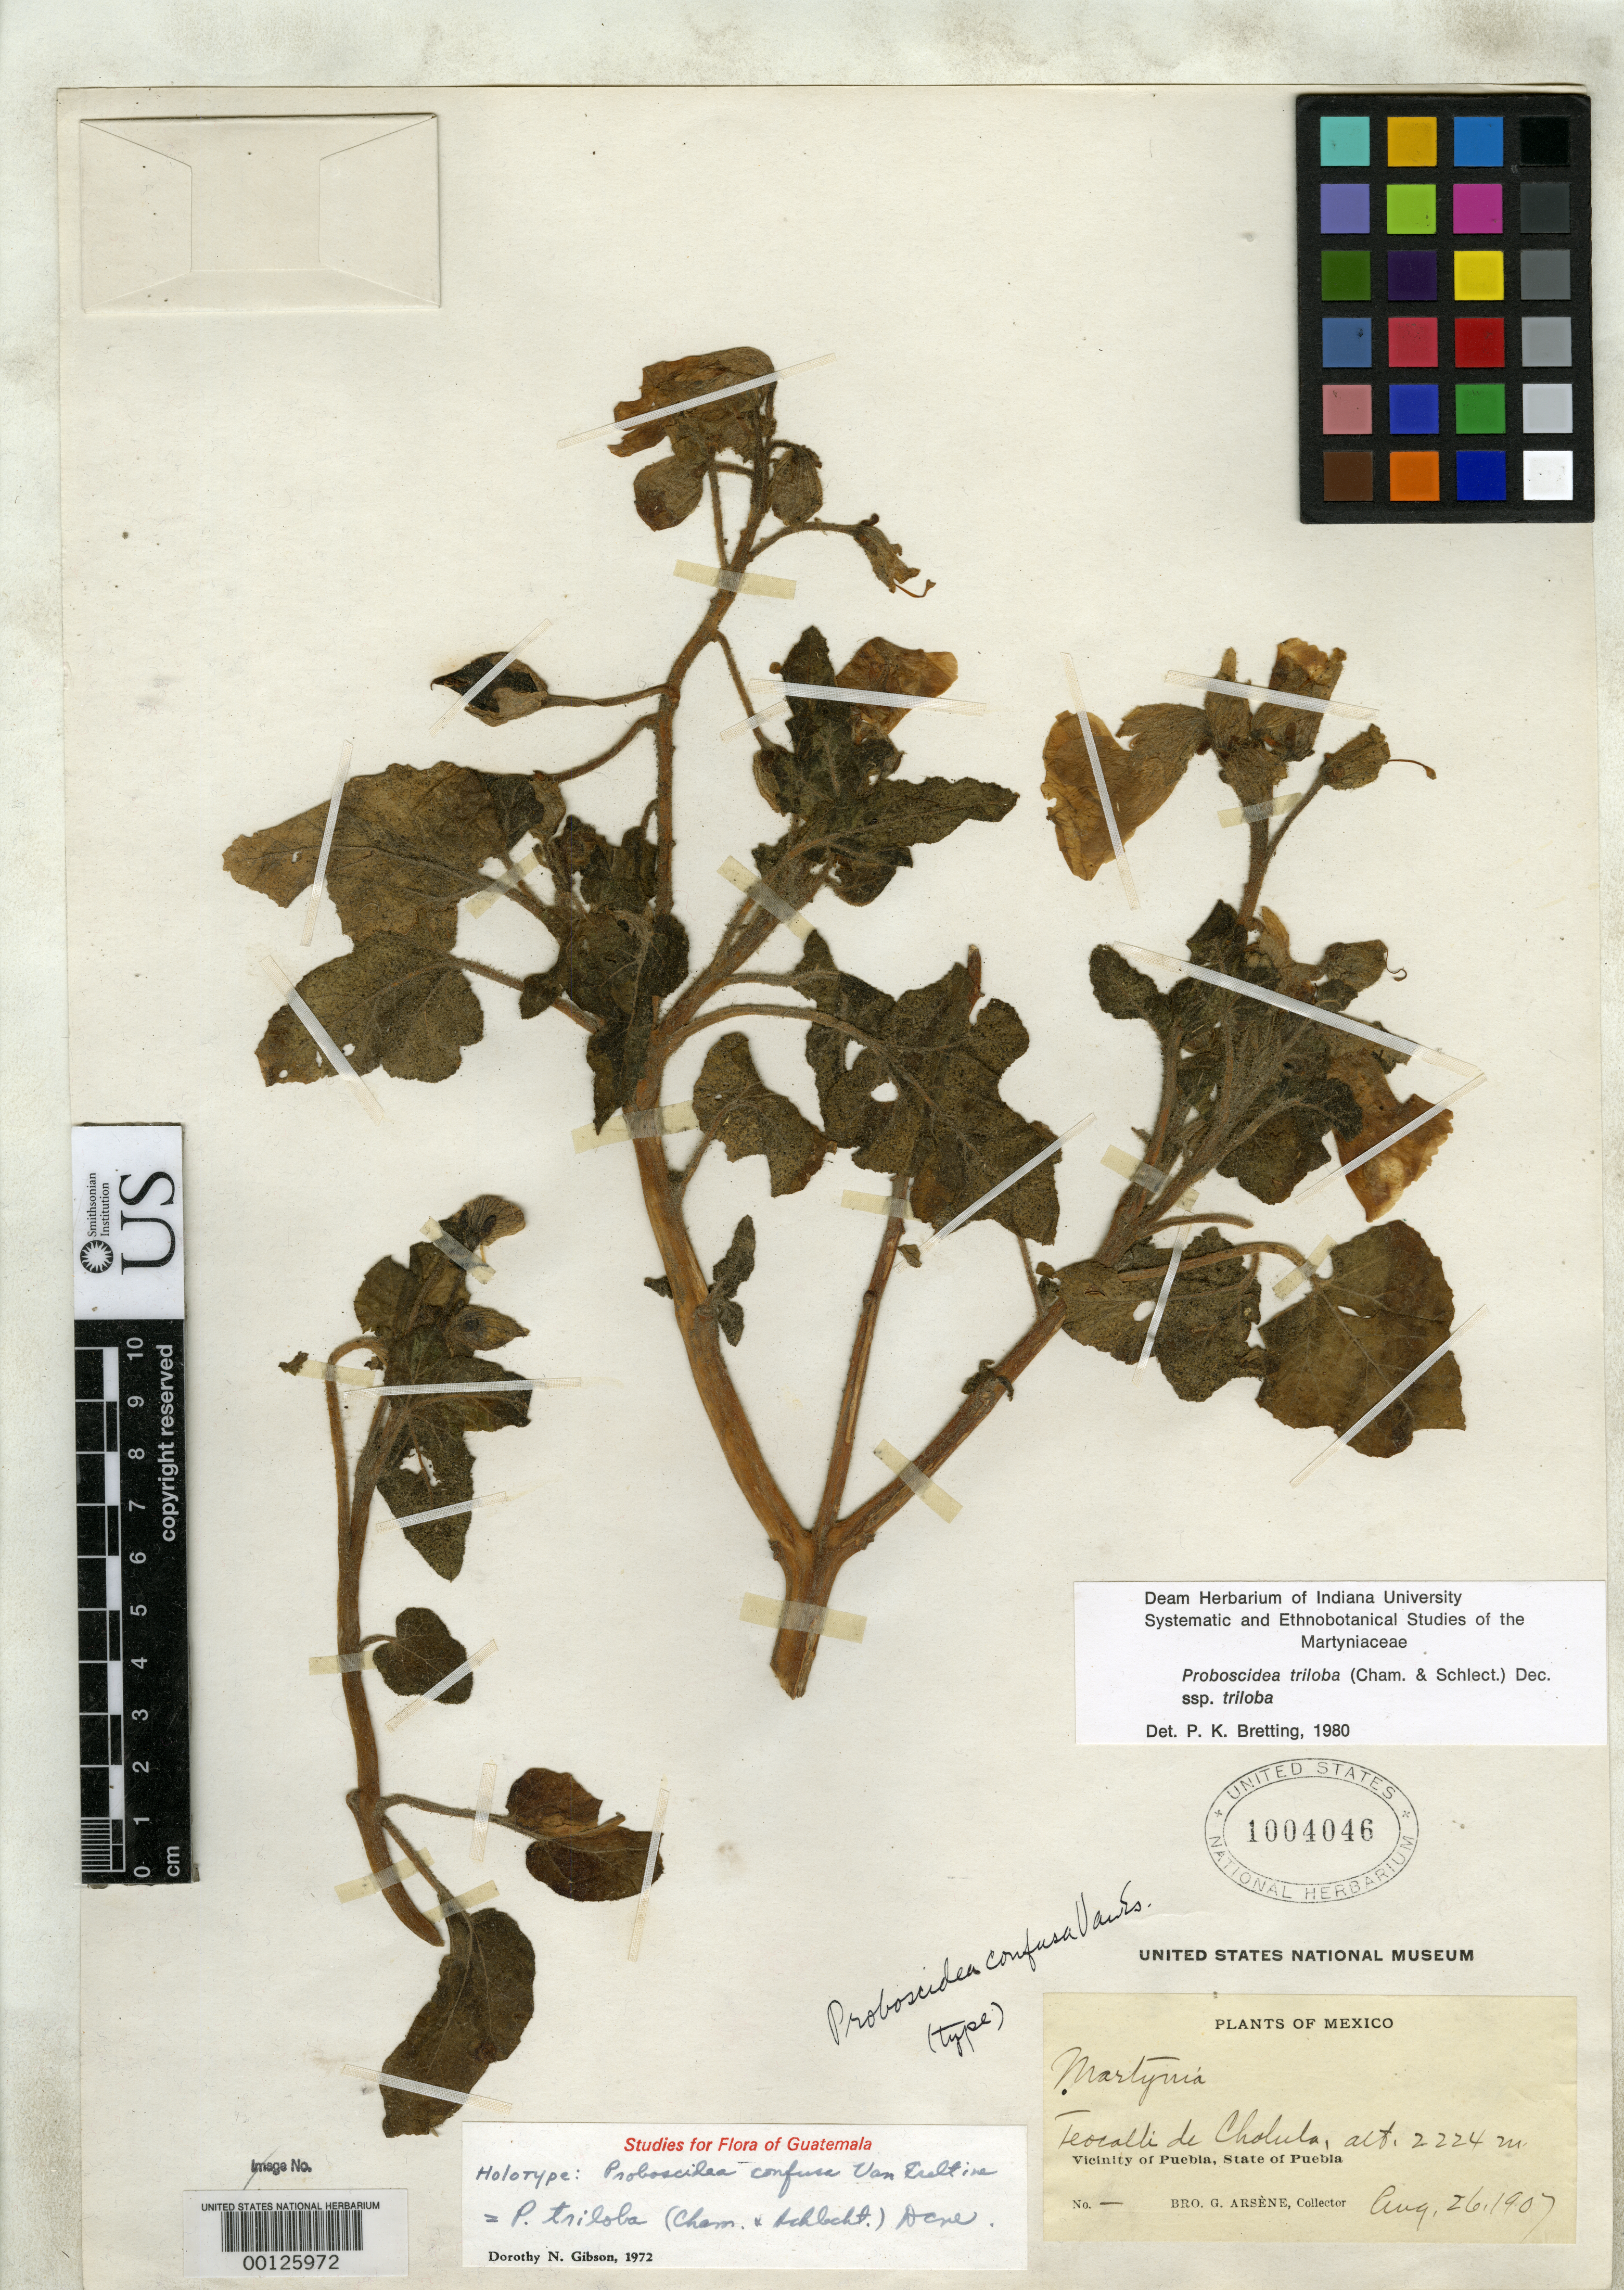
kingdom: Plantae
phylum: Tracheophyta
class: Magnoliopsida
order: Lamiales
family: Martyniaceae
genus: Proboscidea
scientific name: Proboscidea confusa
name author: Van Eselt.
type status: Type Collection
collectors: Bro. G. Arsène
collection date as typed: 26 Aug 1907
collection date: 1907-08-26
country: Mexico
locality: E of Monserrat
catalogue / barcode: US 1004046